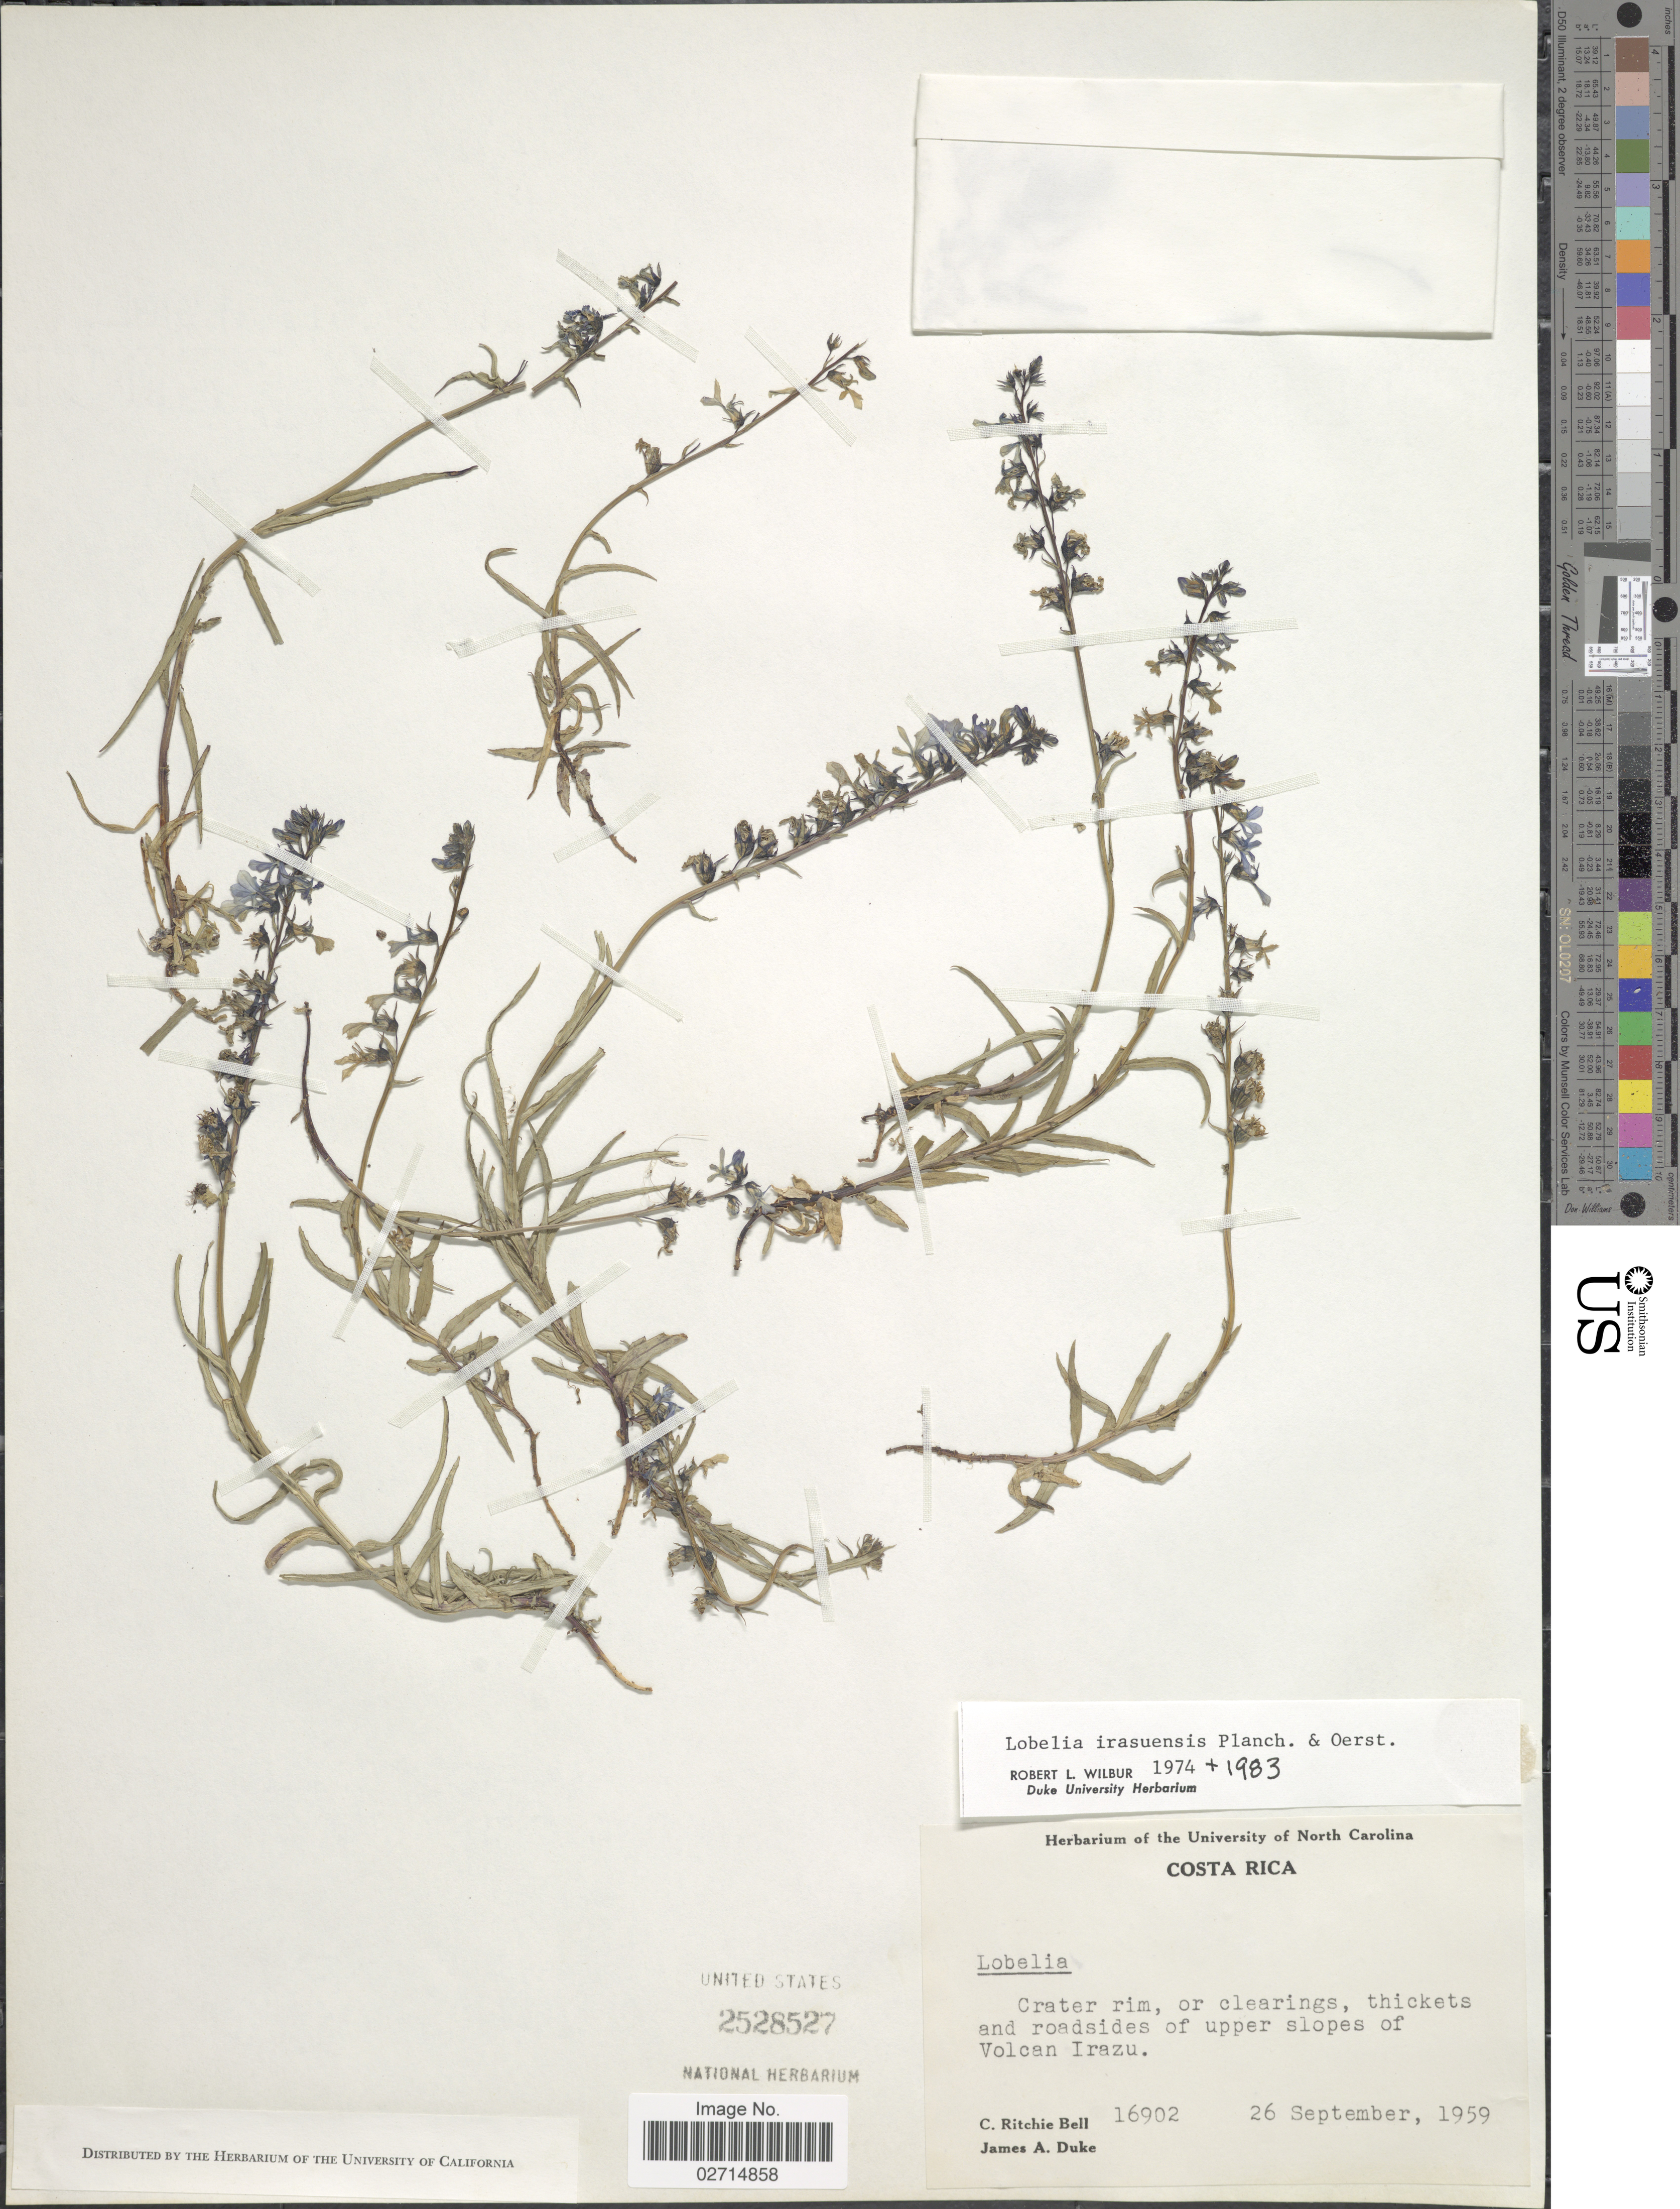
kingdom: Plantae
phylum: Tracheophyta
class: Magnoliopsida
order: Asterales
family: Campanulaceae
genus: Lobelia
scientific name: Lobelia irasuensis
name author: Planch. & Oerst.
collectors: C. R. Bell & J. A. Duke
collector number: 16902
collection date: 1959-09-26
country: Costa Rica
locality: Crater rim, or clearings, thickets and roadsides of upper slopes of Volcan Irazu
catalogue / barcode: US 2528527